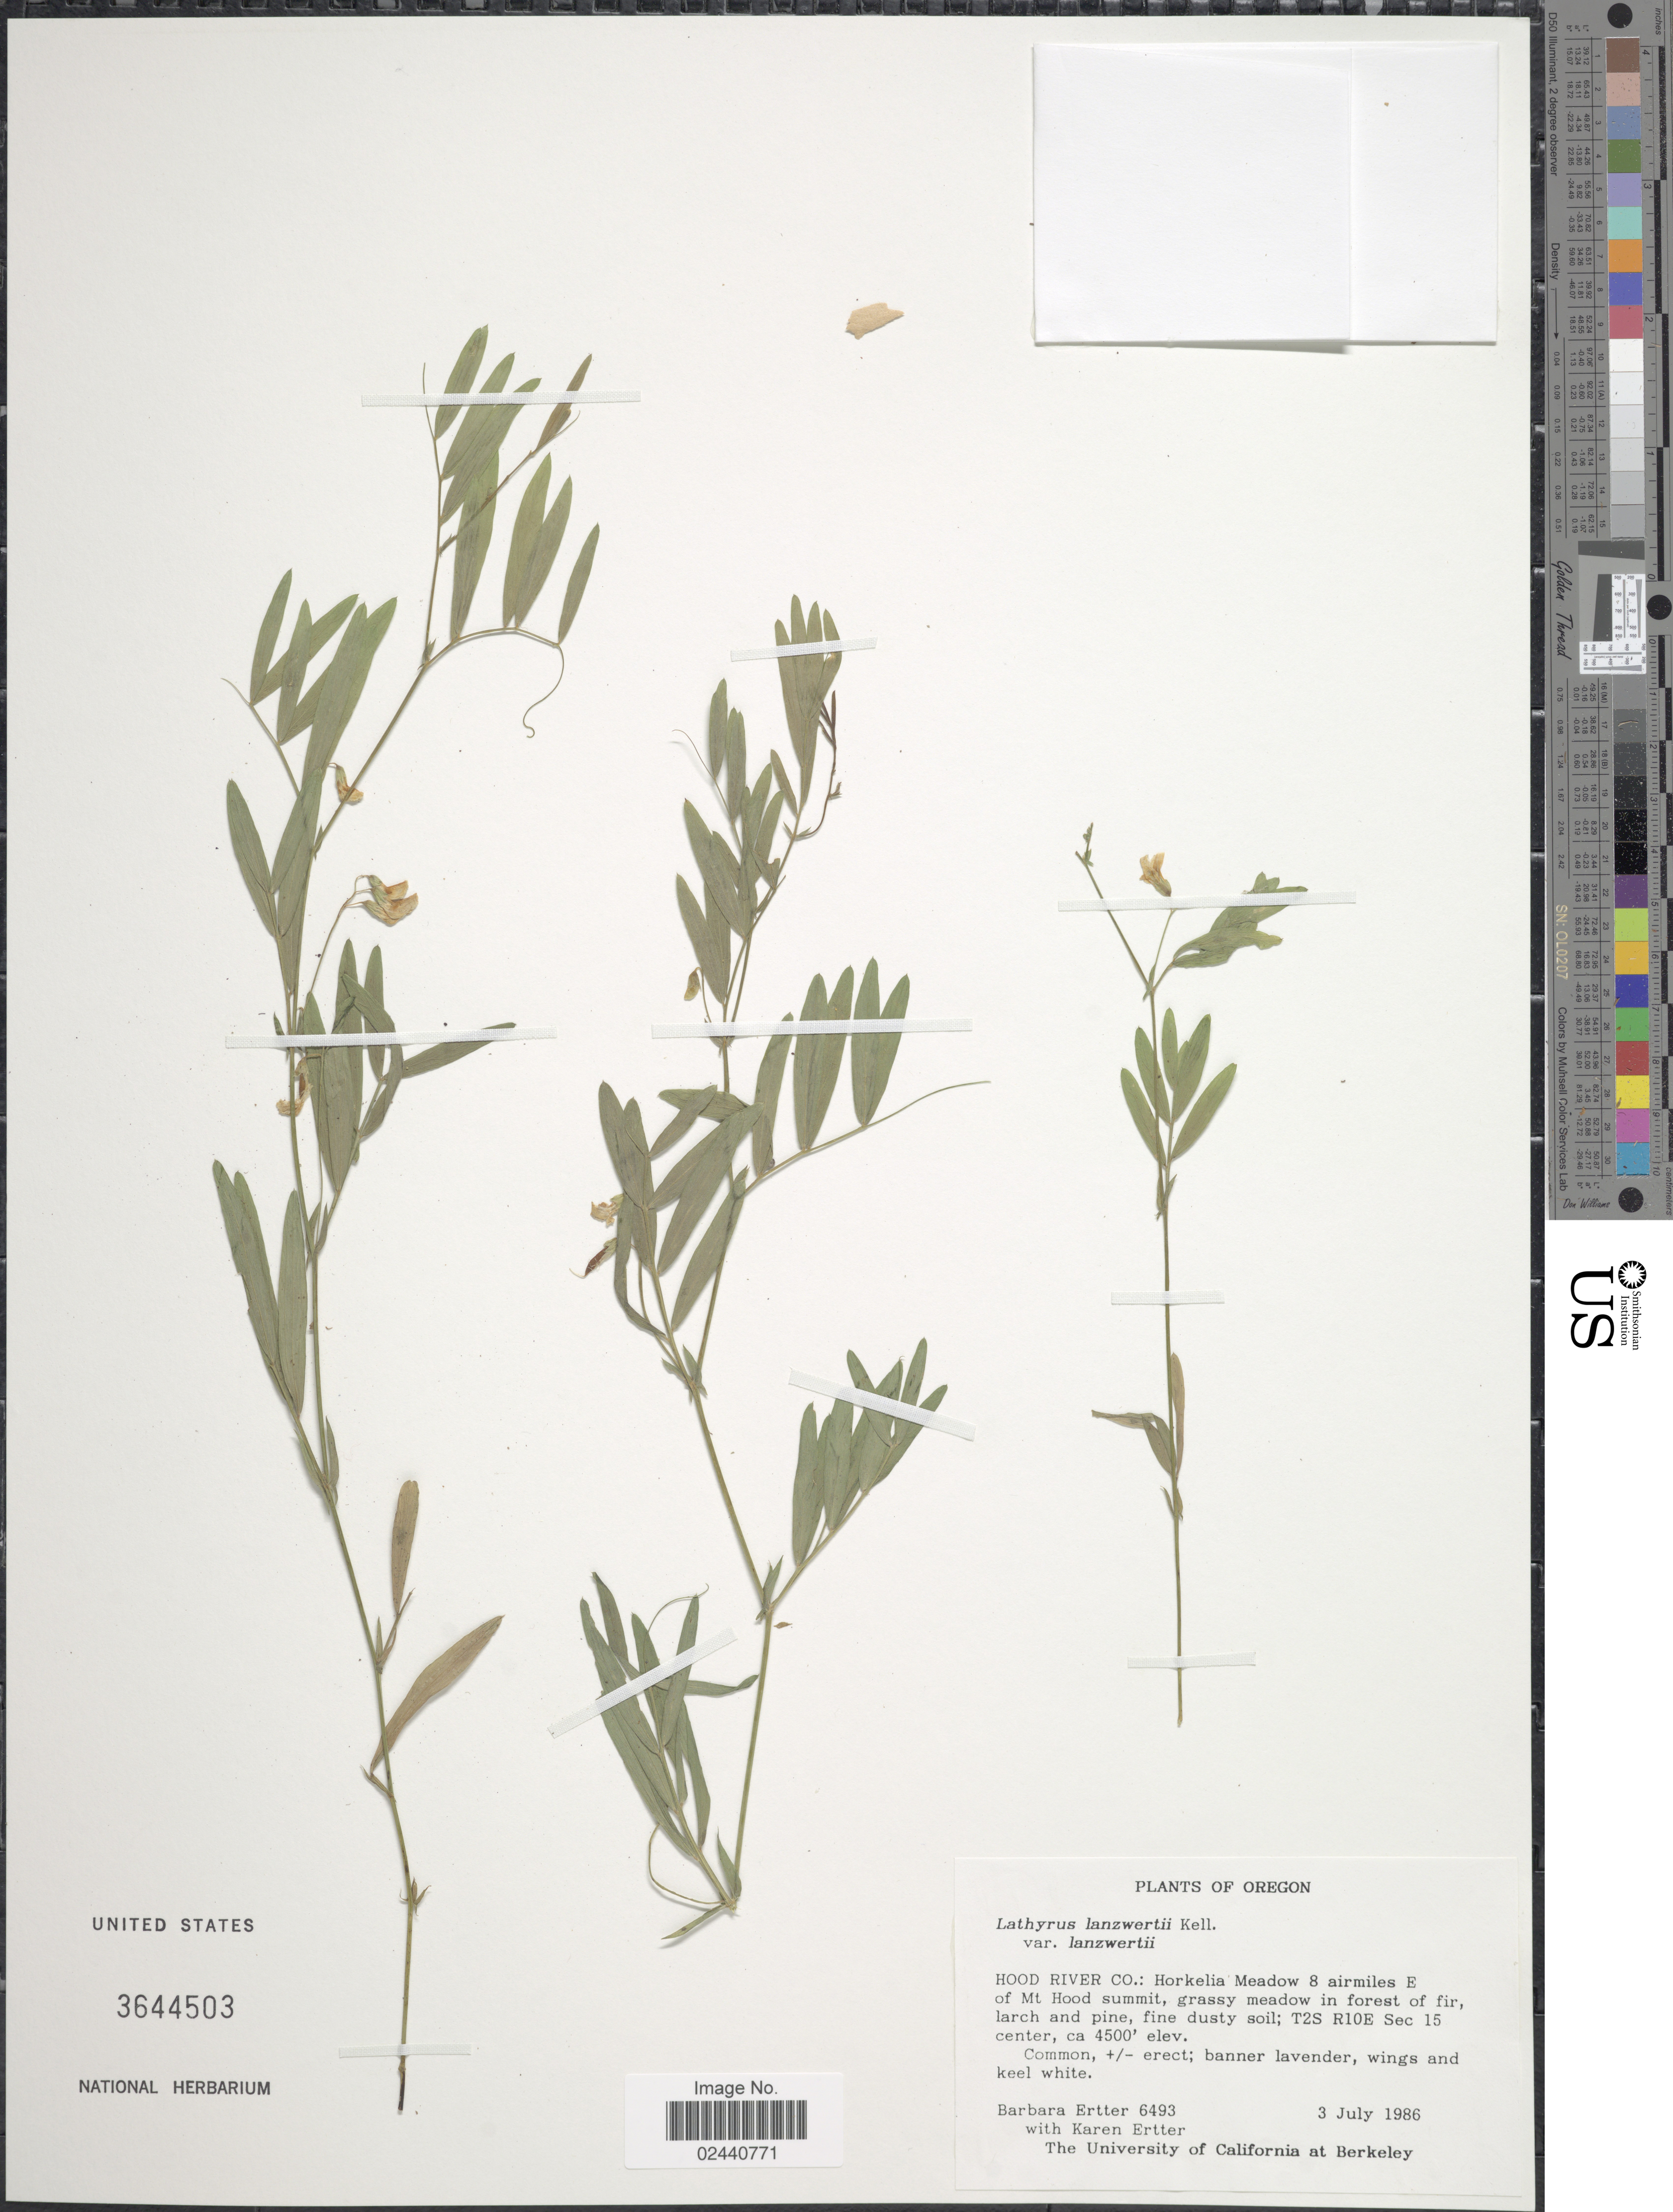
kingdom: Plantae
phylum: Tracheophyta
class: Magnoliopsida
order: Fabales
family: Fabaceae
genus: Lathyrus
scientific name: Lathyrus lanszwertii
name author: Kellogg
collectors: B. Ertter & K. Ertter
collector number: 6493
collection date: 1986-07-03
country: United States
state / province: Oregon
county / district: Hood River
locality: Hood River Co.: Horkelia meadow 8 airmiles E of Mt. Hood summit, grassy meadow in forest of fir, larch and pine, fine dusty soil; T2S, R10E Sec. 15 center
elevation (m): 1372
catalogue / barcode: US 3644503